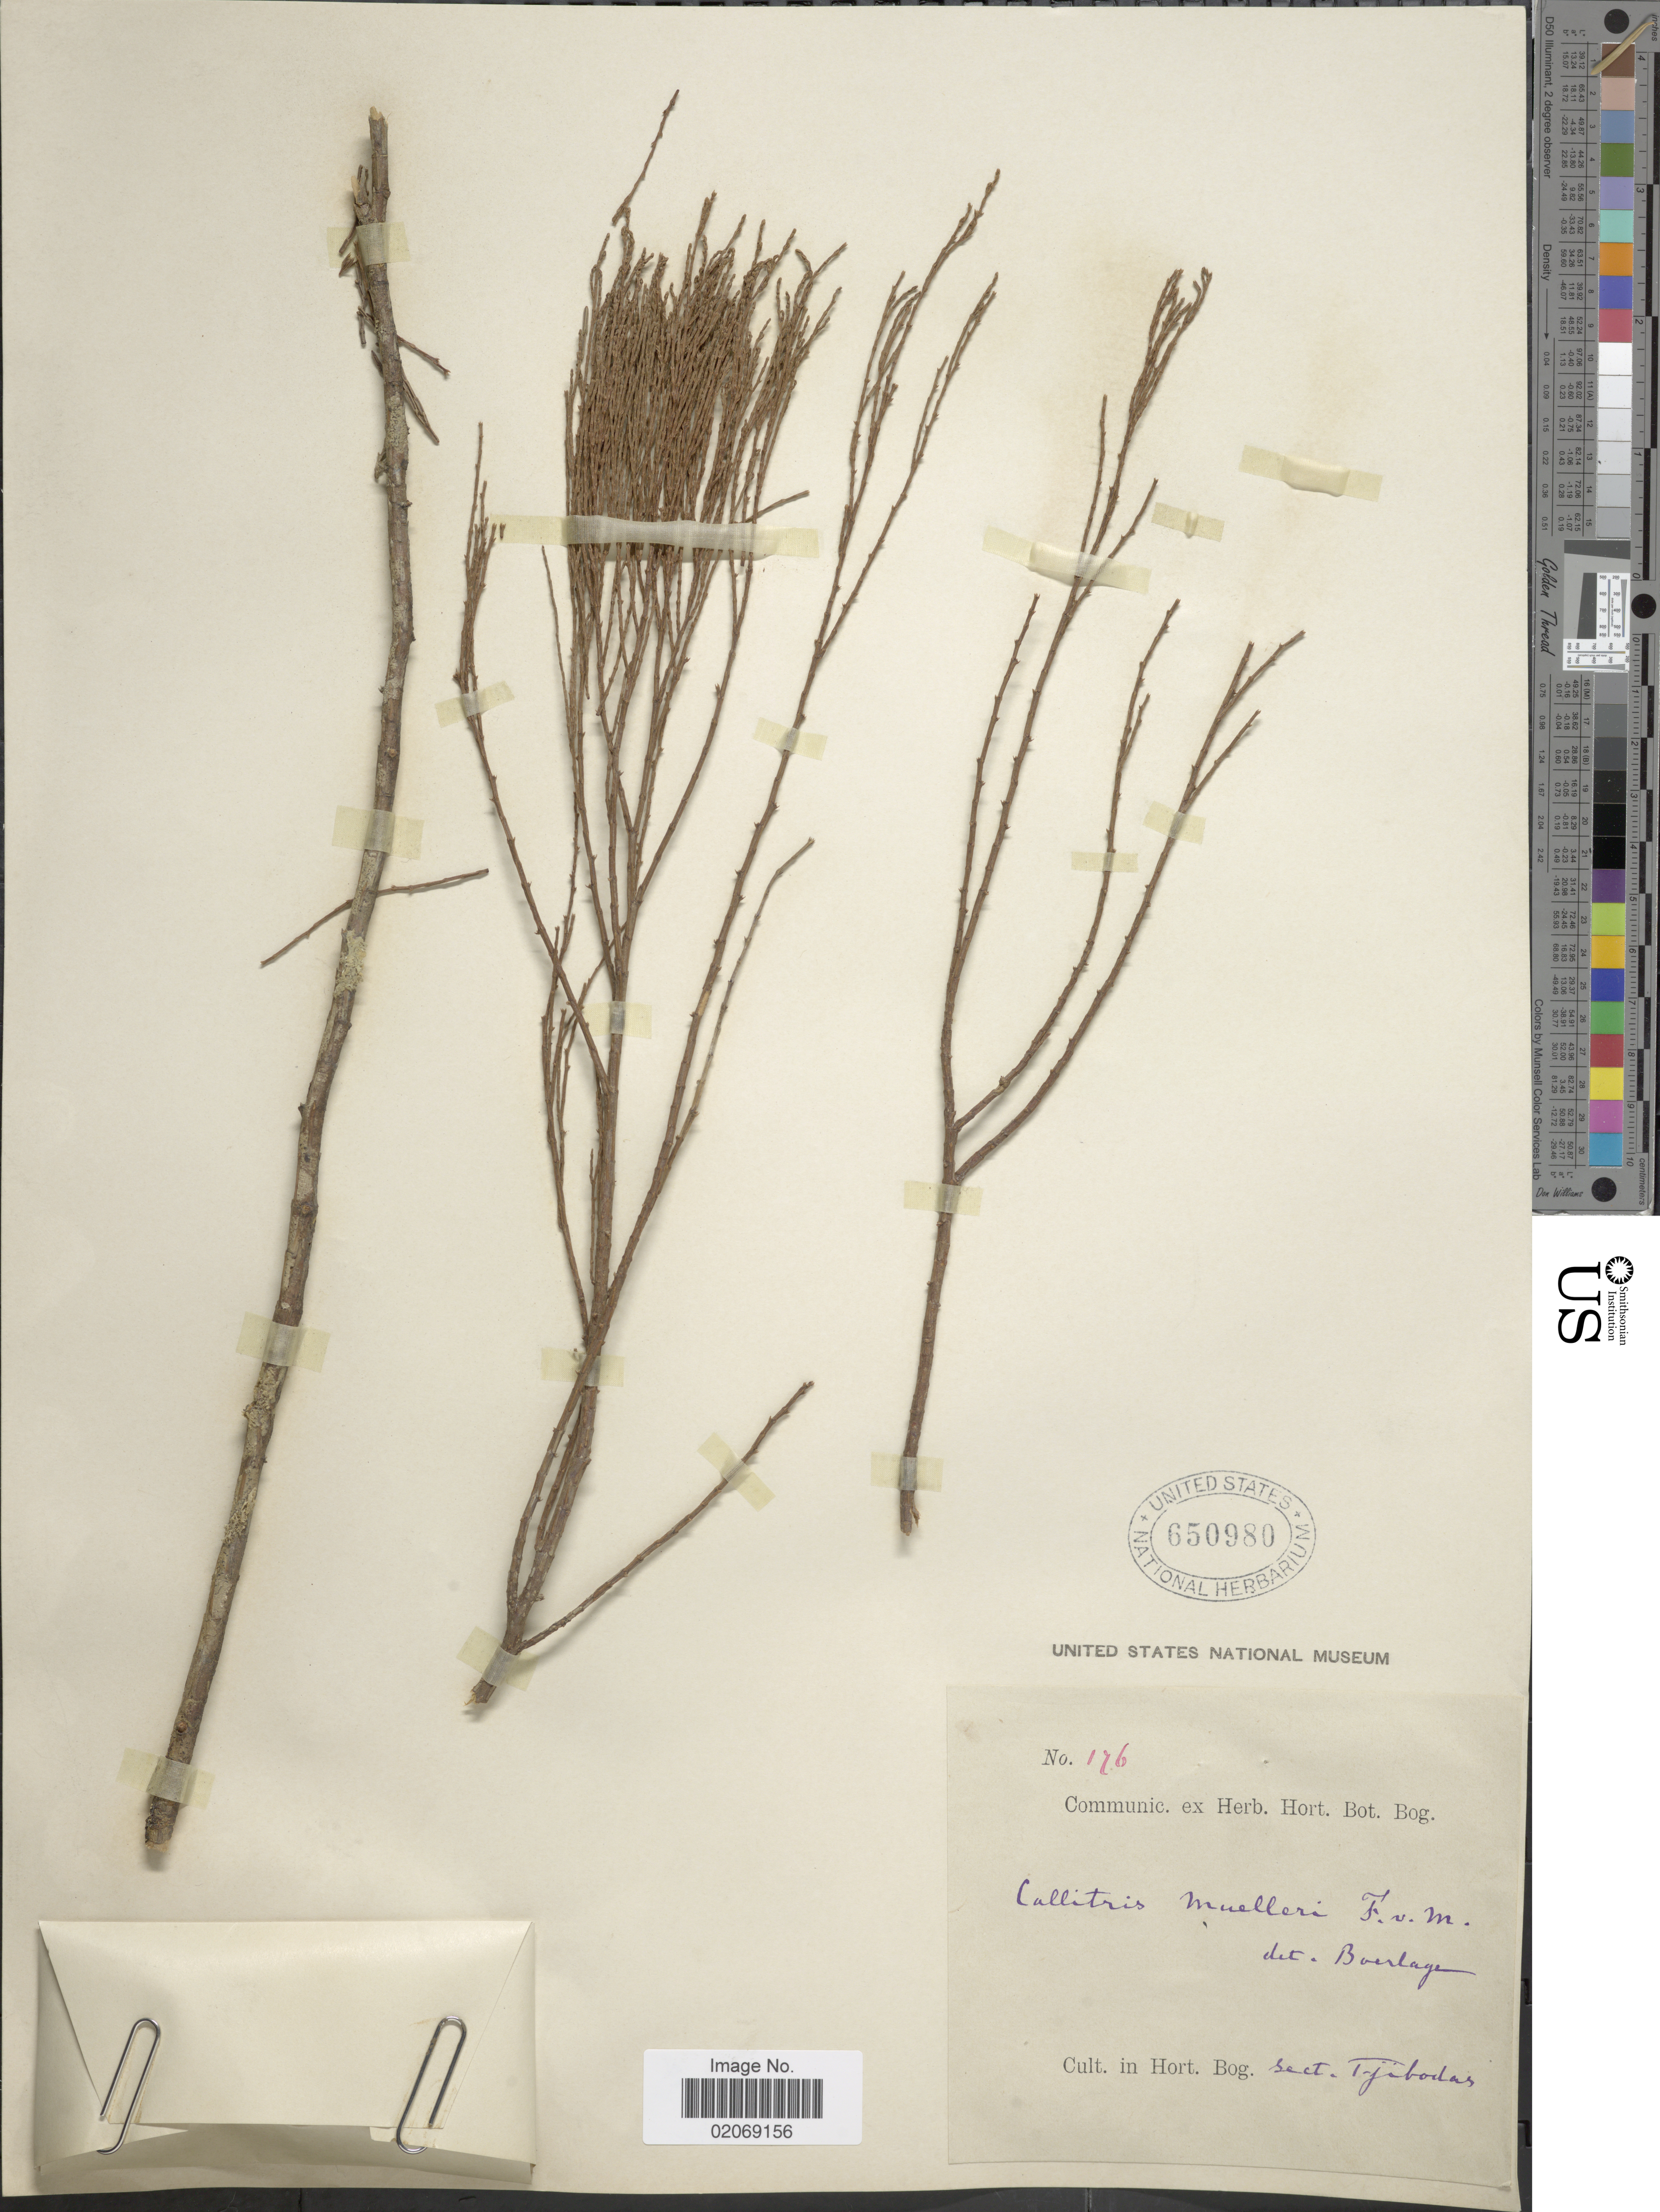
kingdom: Plantae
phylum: Tracheophyta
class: Pinopsida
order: Pinales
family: Cupressaceae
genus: Callitris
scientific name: Callitris muelleri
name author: Benth. & Hook. f. ex F. Muell.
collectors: Cult. In Hort. Bog.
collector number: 176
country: Indonesia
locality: Tjibodas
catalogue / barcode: US 650980